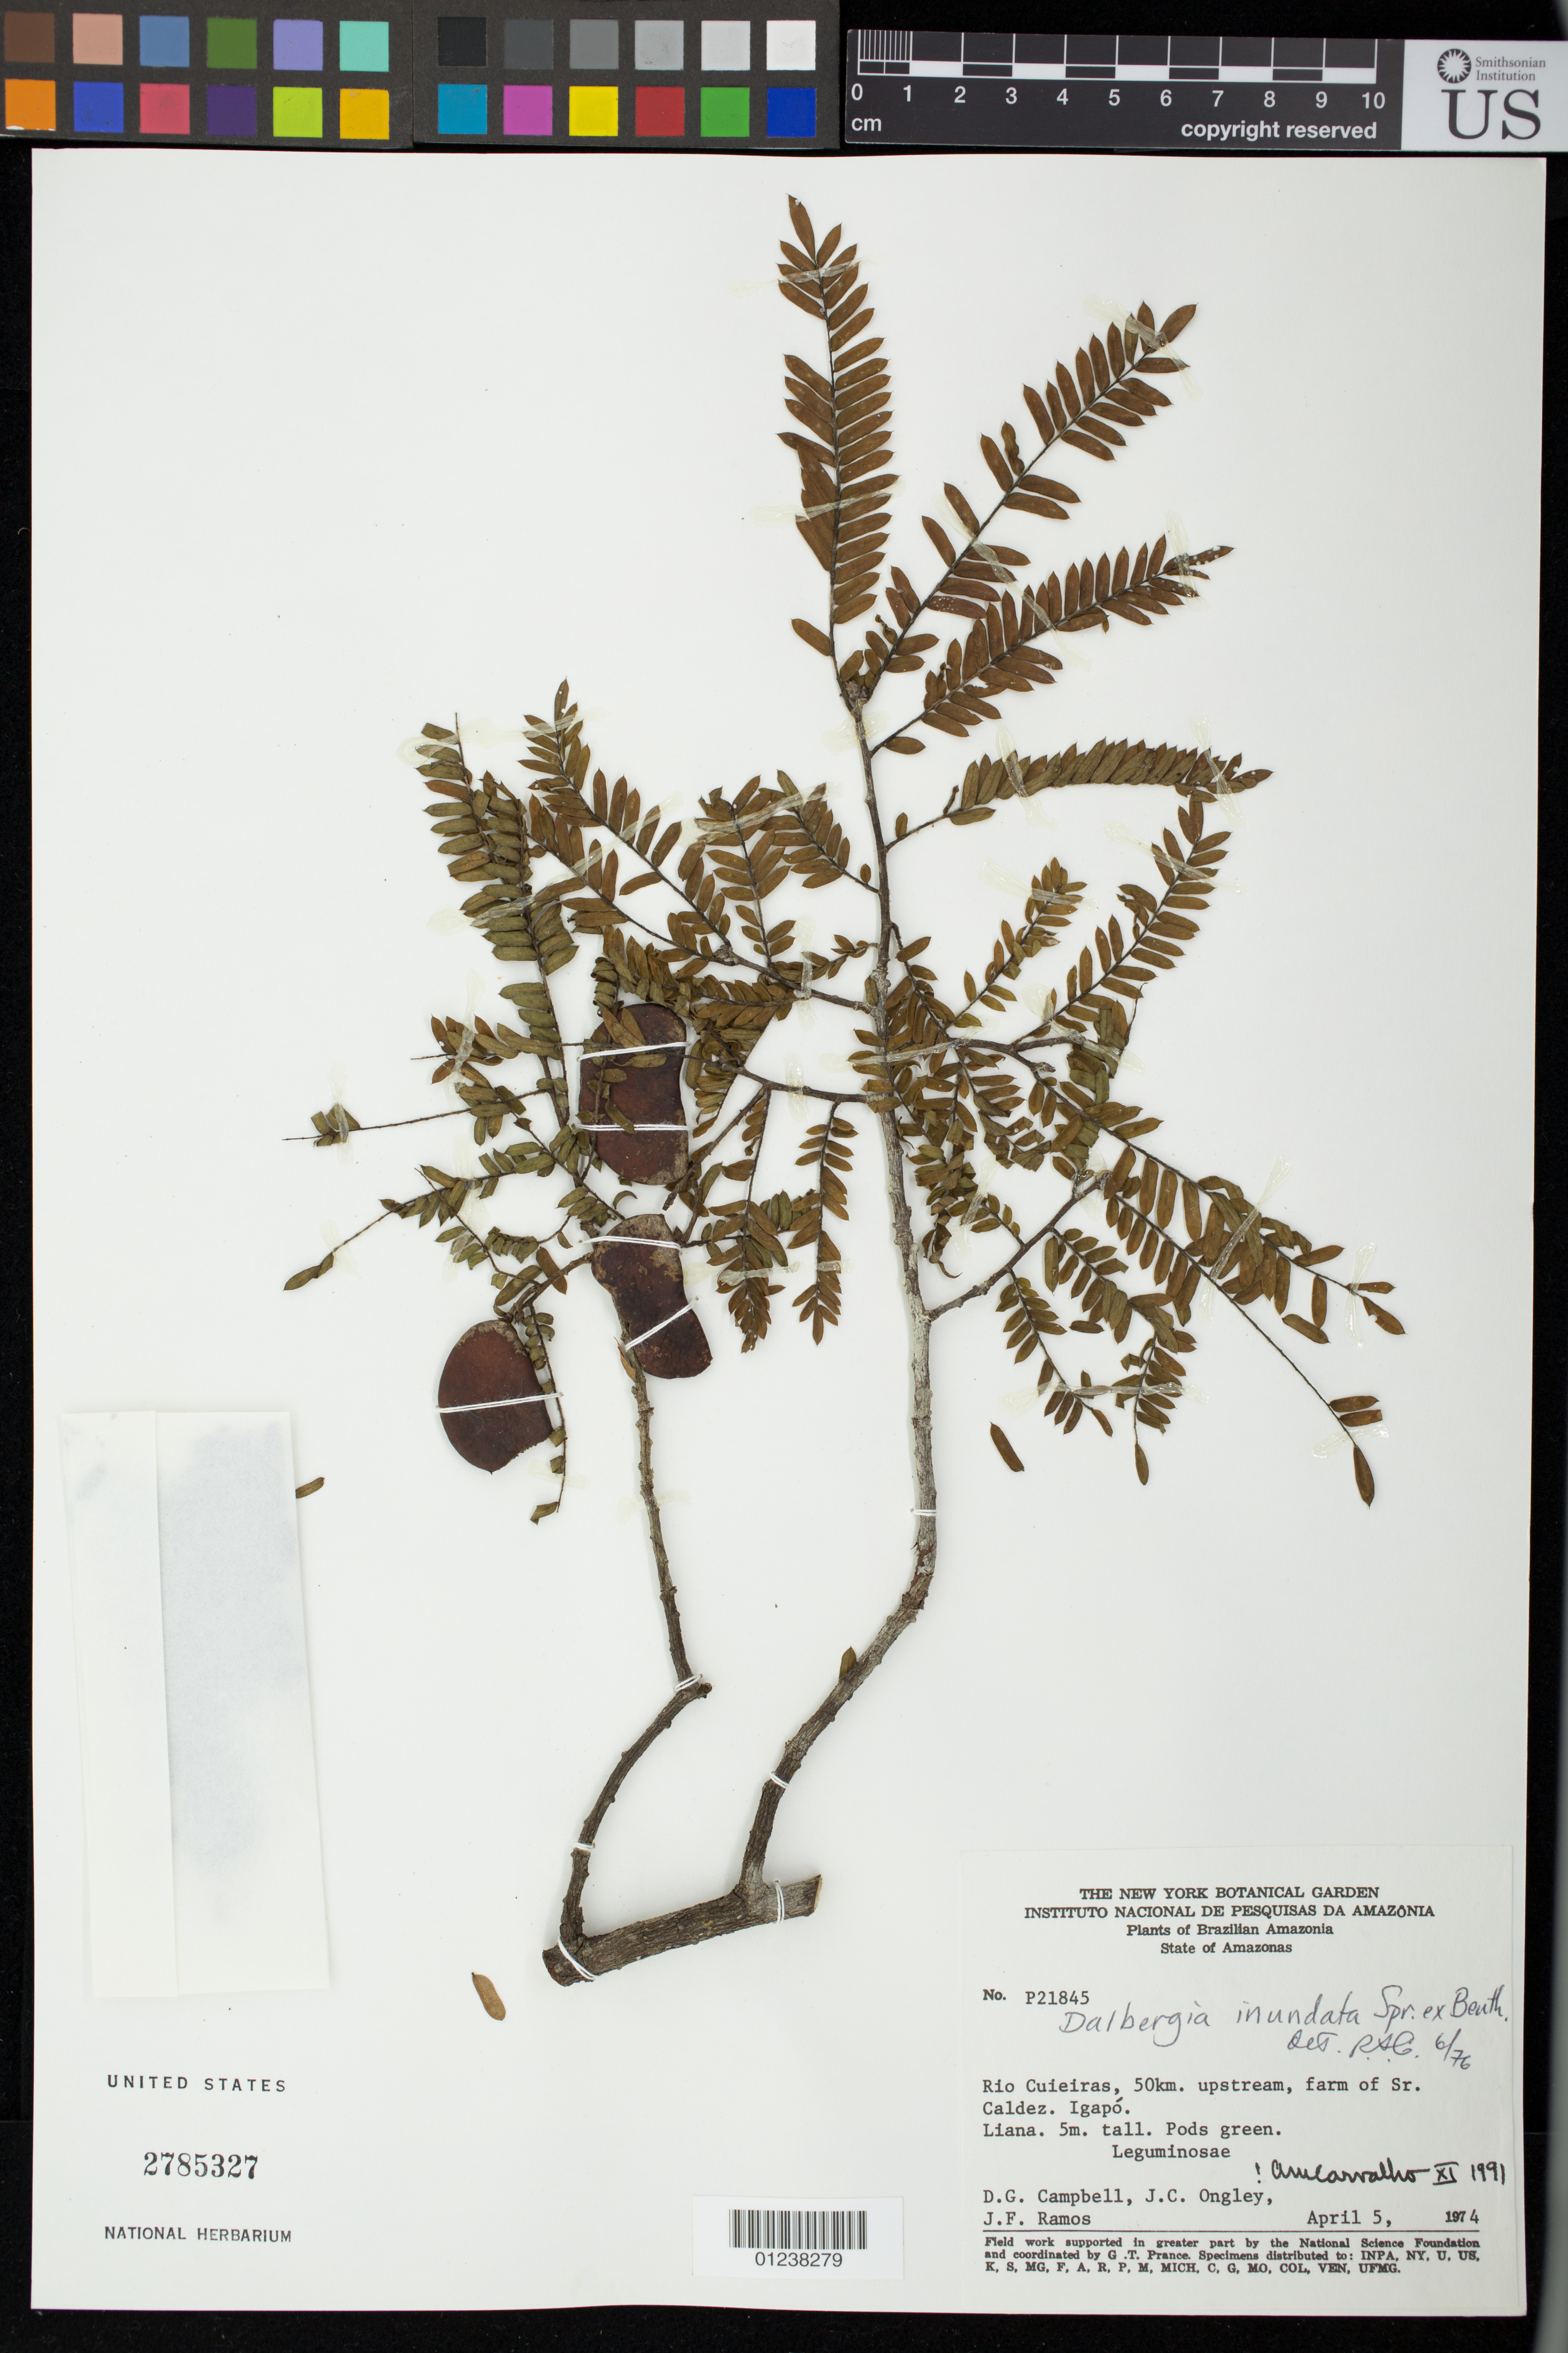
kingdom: Plantae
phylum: Tracheophyta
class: Magnoliopsida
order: Fabales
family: Fabaceae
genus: Dalbergia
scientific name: Dalbergia inundata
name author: Benth.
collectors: D. G. Campbell, J. C. Ongley & J. F. Ramos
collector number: P21845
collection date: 1974-04-05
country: Brazil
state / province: Amazonas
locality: Rio Cuieiras, 50km. upstream, farm of Sr. Caldez. Igapo.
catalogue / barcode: US 2785327